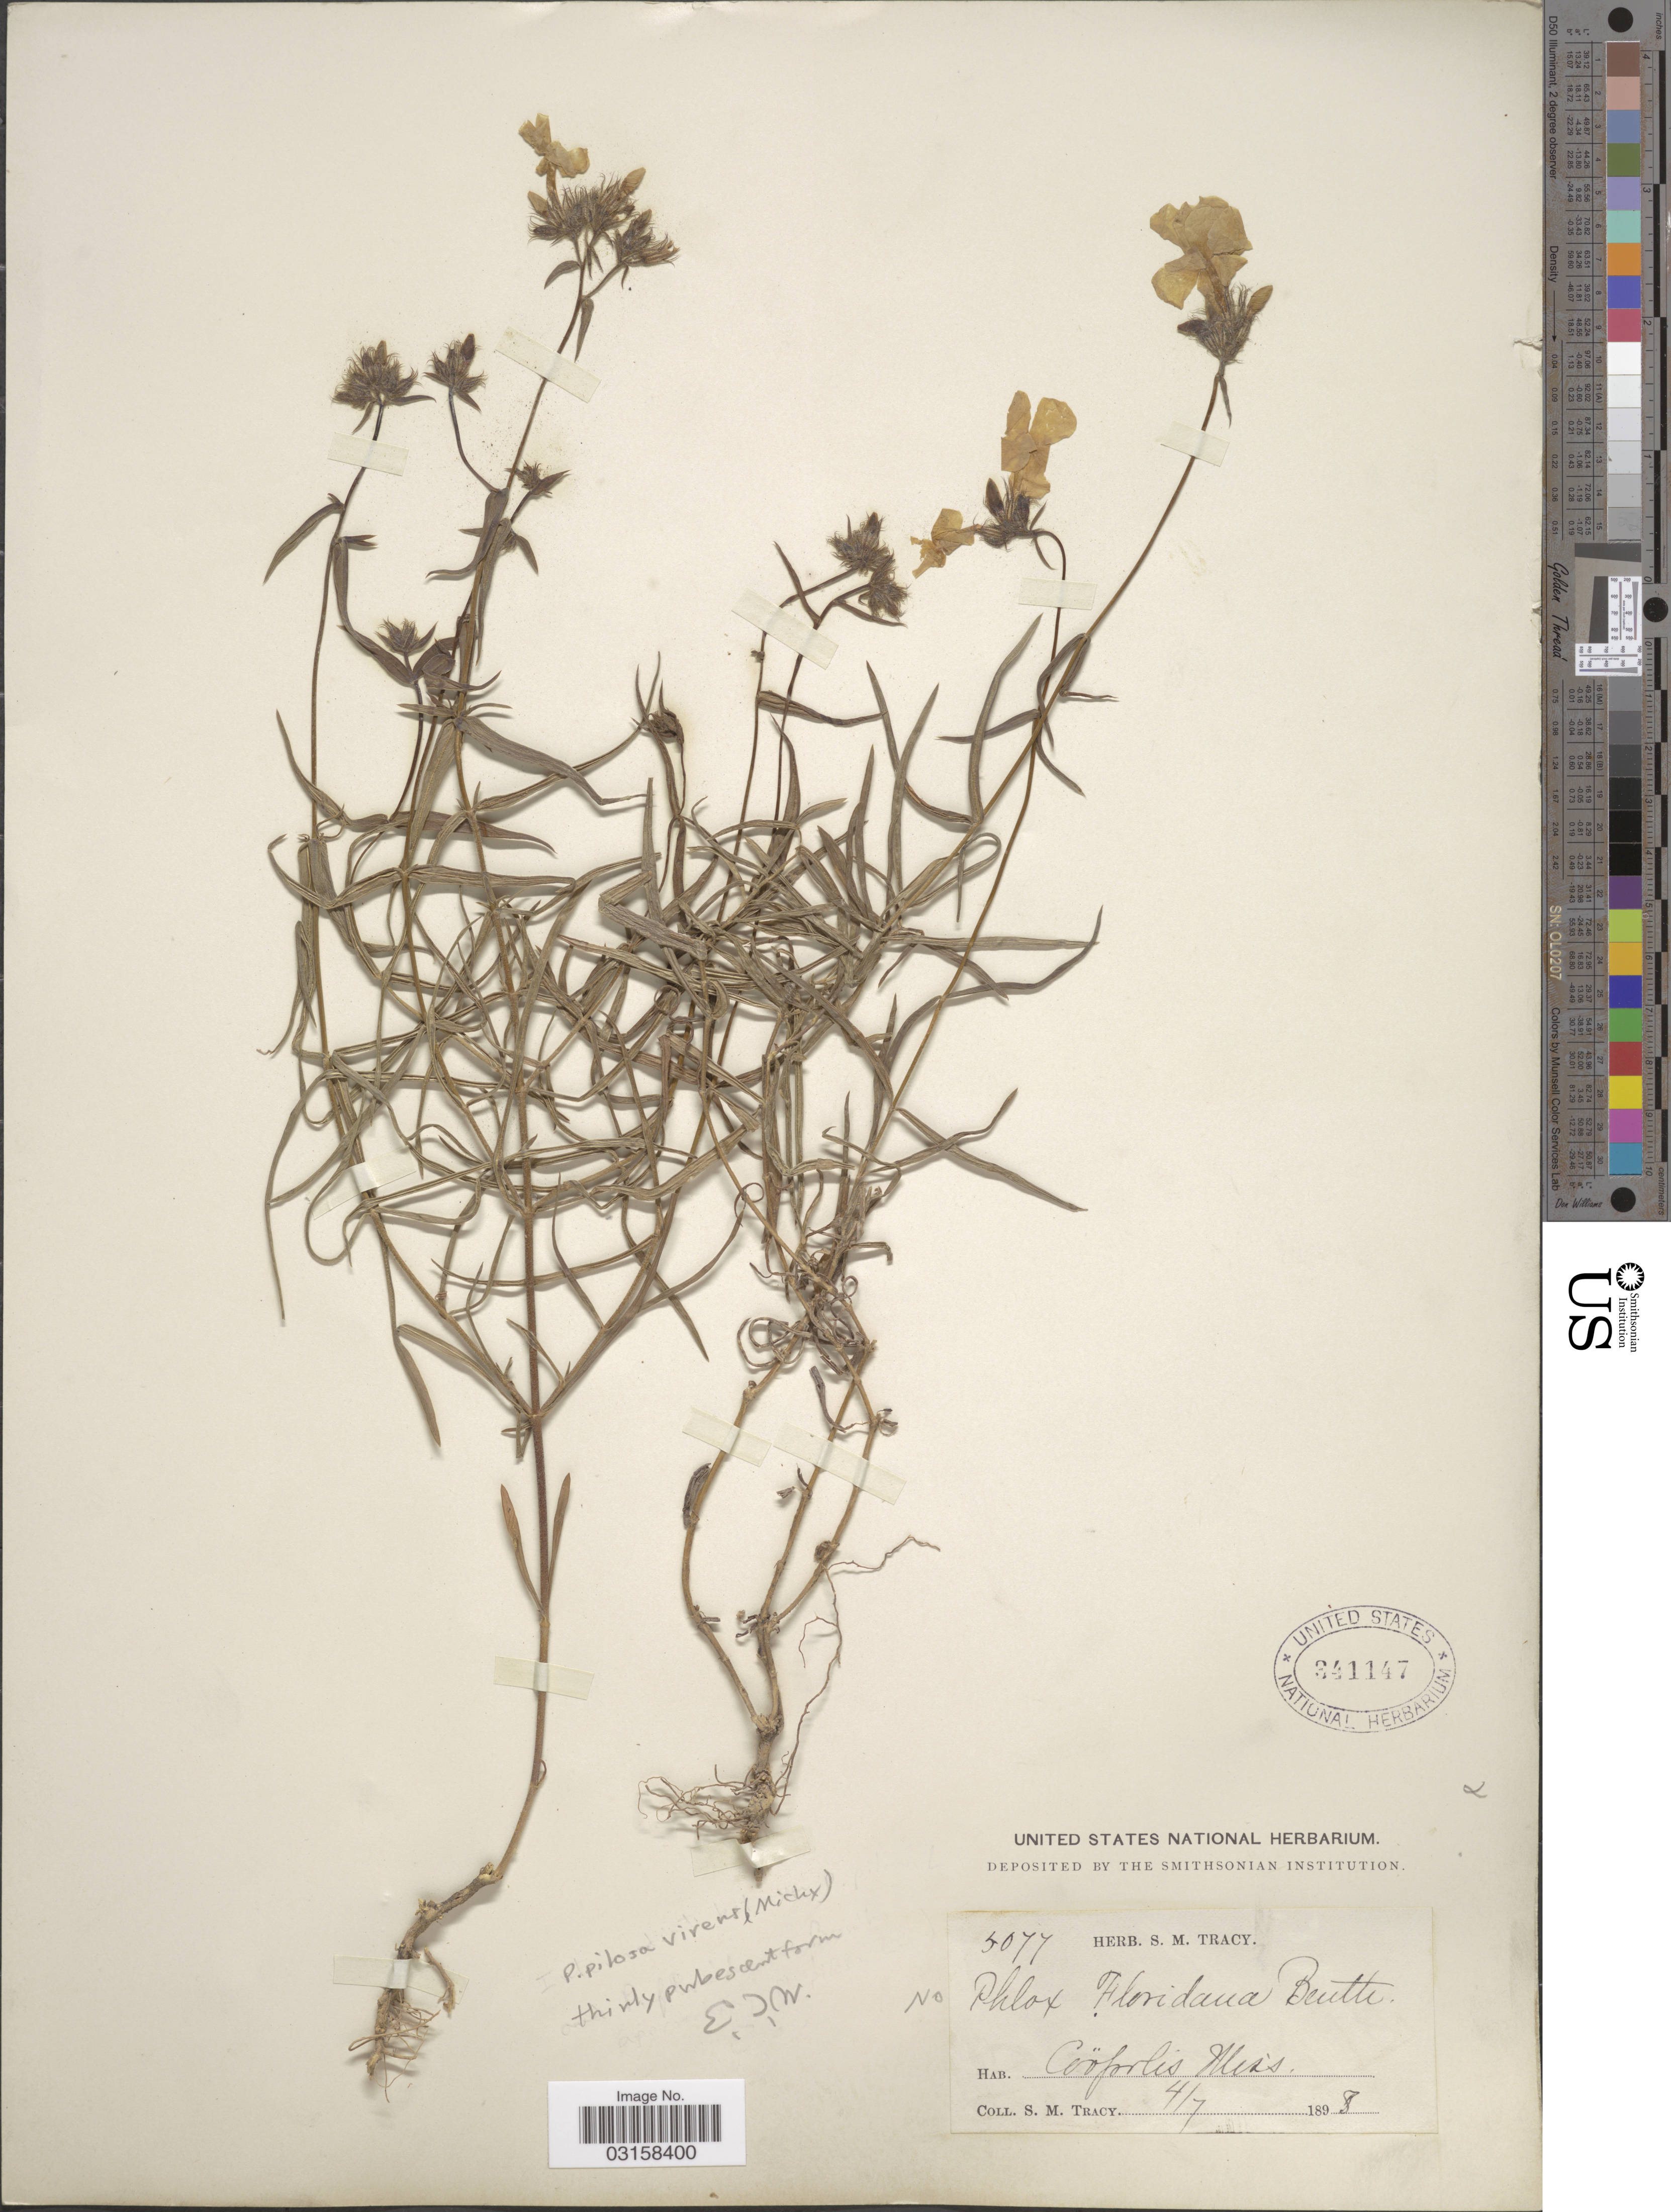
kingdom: Plantae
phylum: Tracheophyta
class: Magnoliopsida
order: Ericales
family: Polemoniaceae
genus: Phlox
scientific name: Phlox pilosa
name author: L.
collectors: S. M. Tracy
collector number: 5077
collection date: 1898-04-07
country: United States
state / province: Mississippi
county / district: Harrison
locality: Coopolis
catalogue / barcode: US 341147